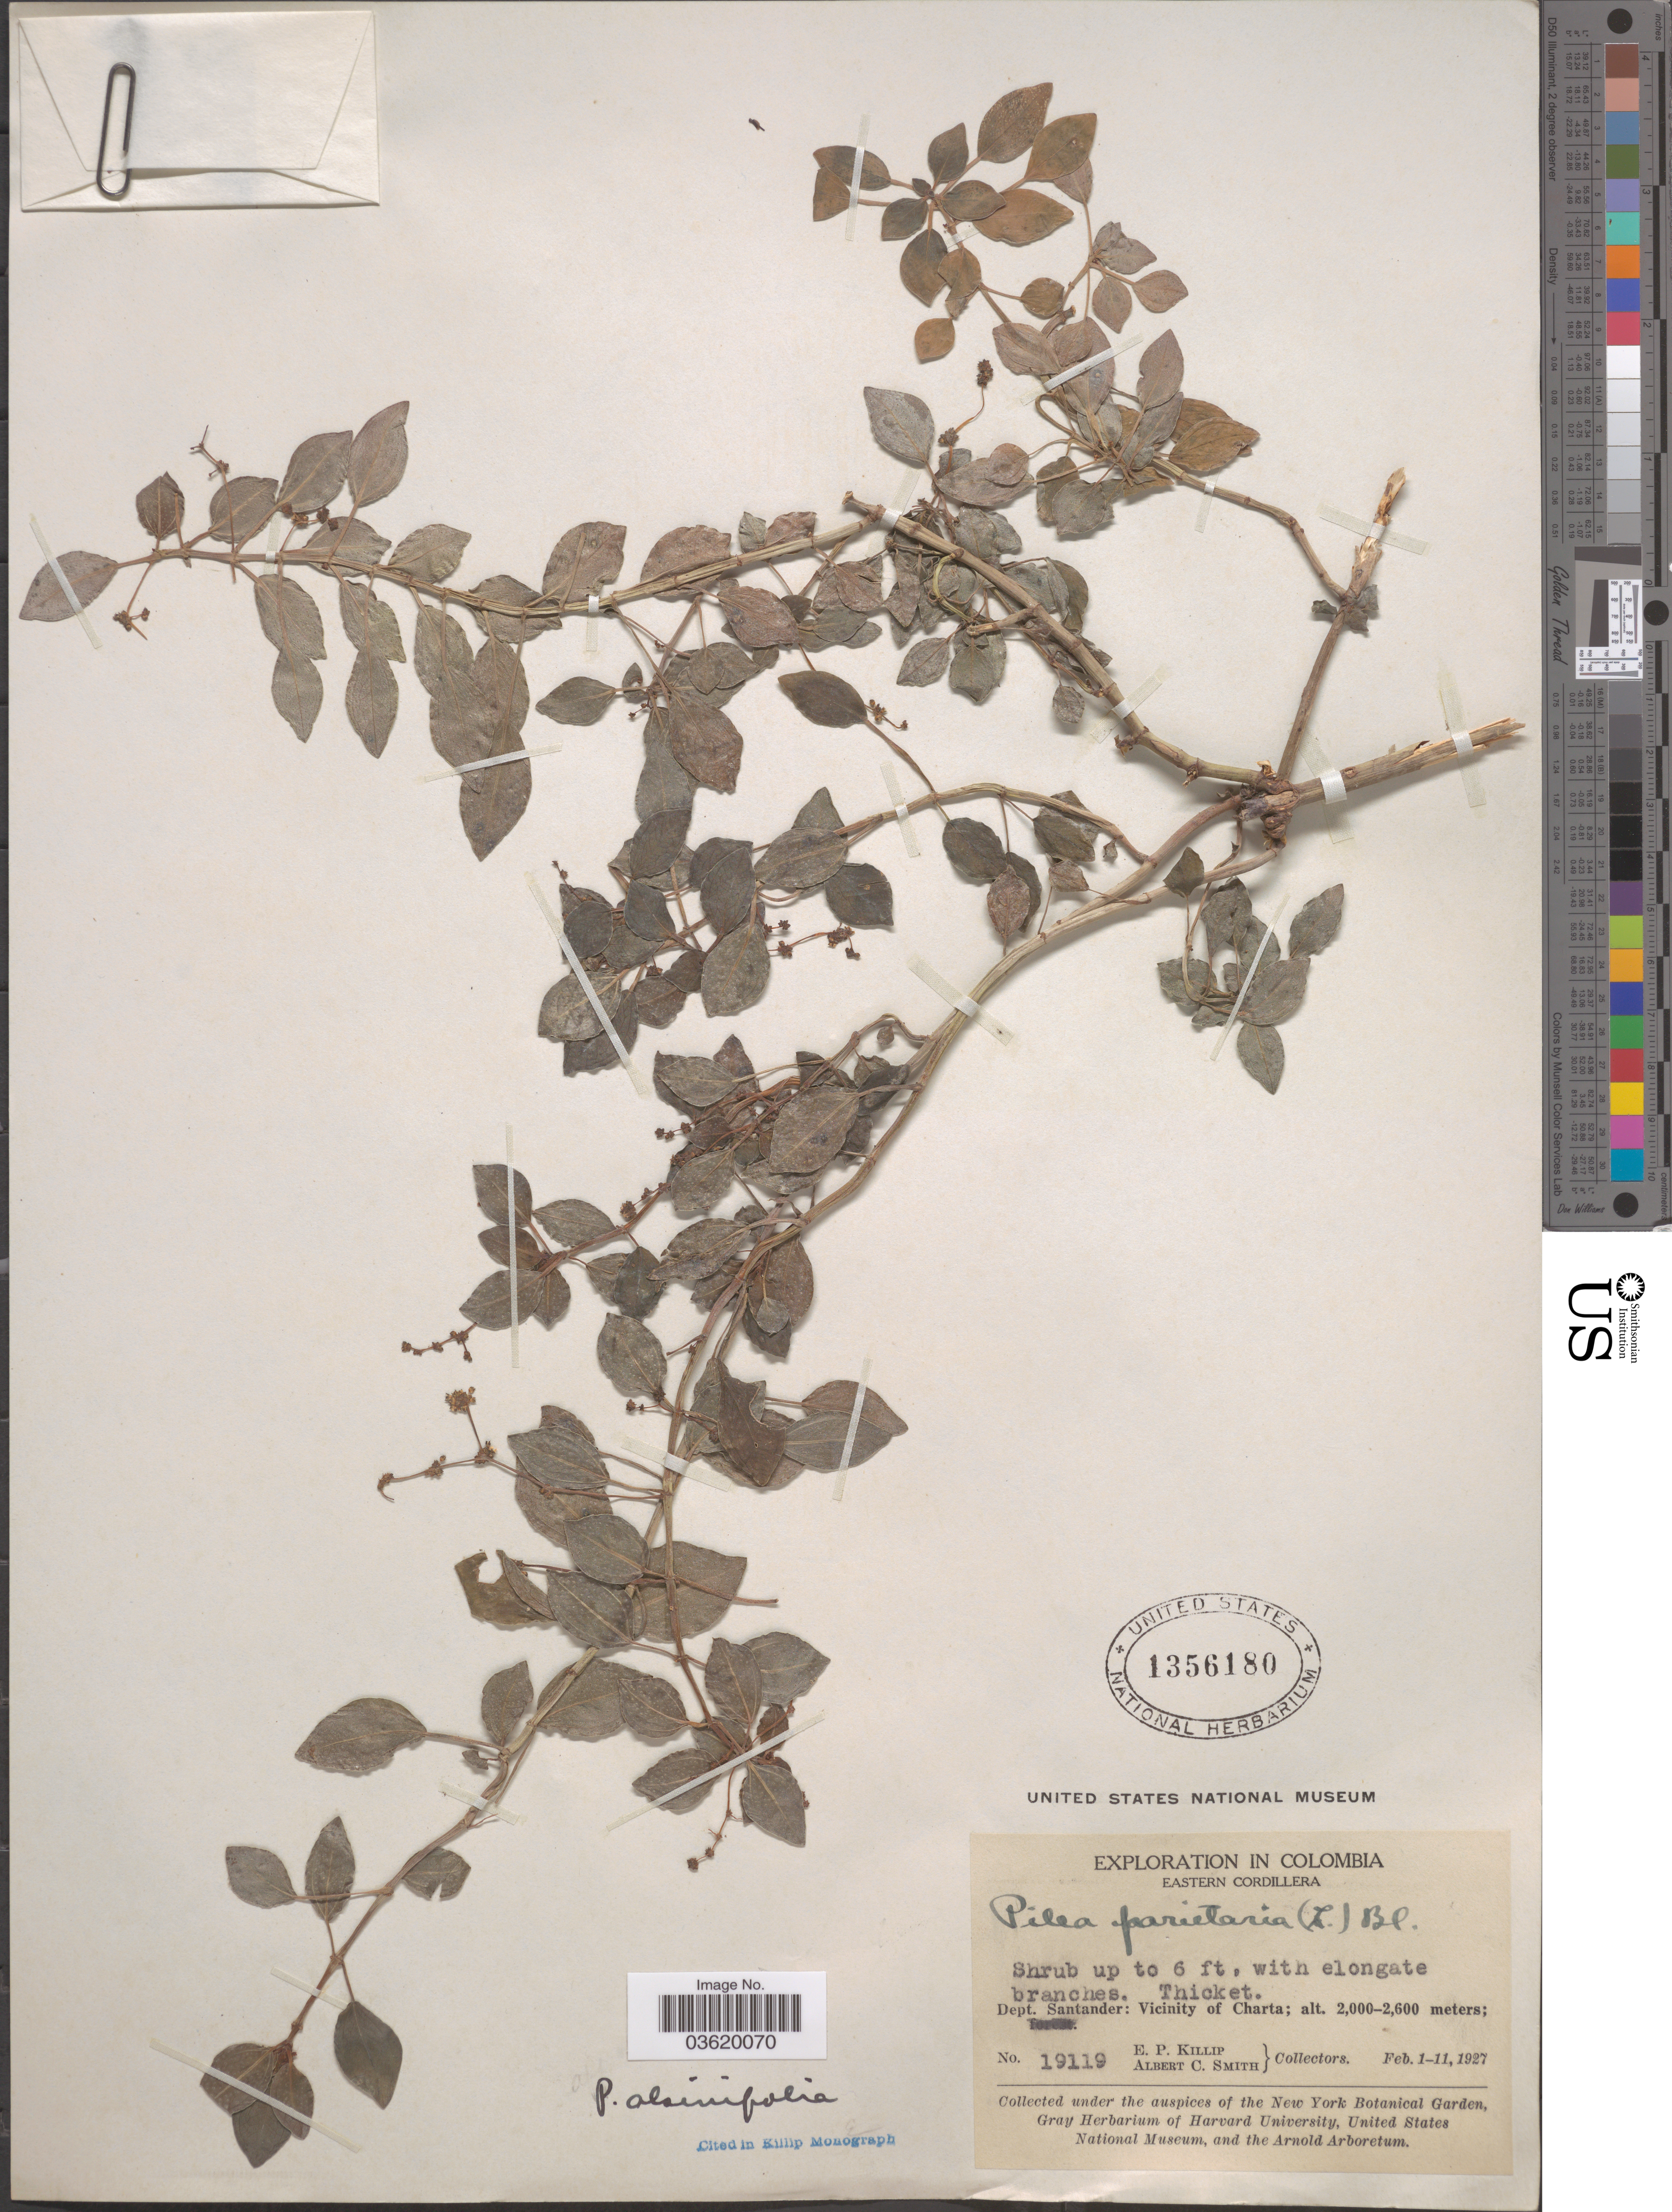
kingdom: Plantae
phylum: Tracheophyta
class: Magnoliopsida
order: Rosales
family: Urticaceae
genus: Pilea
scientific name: Pilea alsinifolia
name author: Wedd.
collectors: E. P. Killip & A. C. Smith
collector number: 19119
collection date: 1927-02-01/1927-02-11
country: Colombia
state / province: Santander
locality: Eastern Cordillera. Dept. Santander: Vicinity of Charta.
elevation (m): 2000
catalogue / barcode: US 1356180